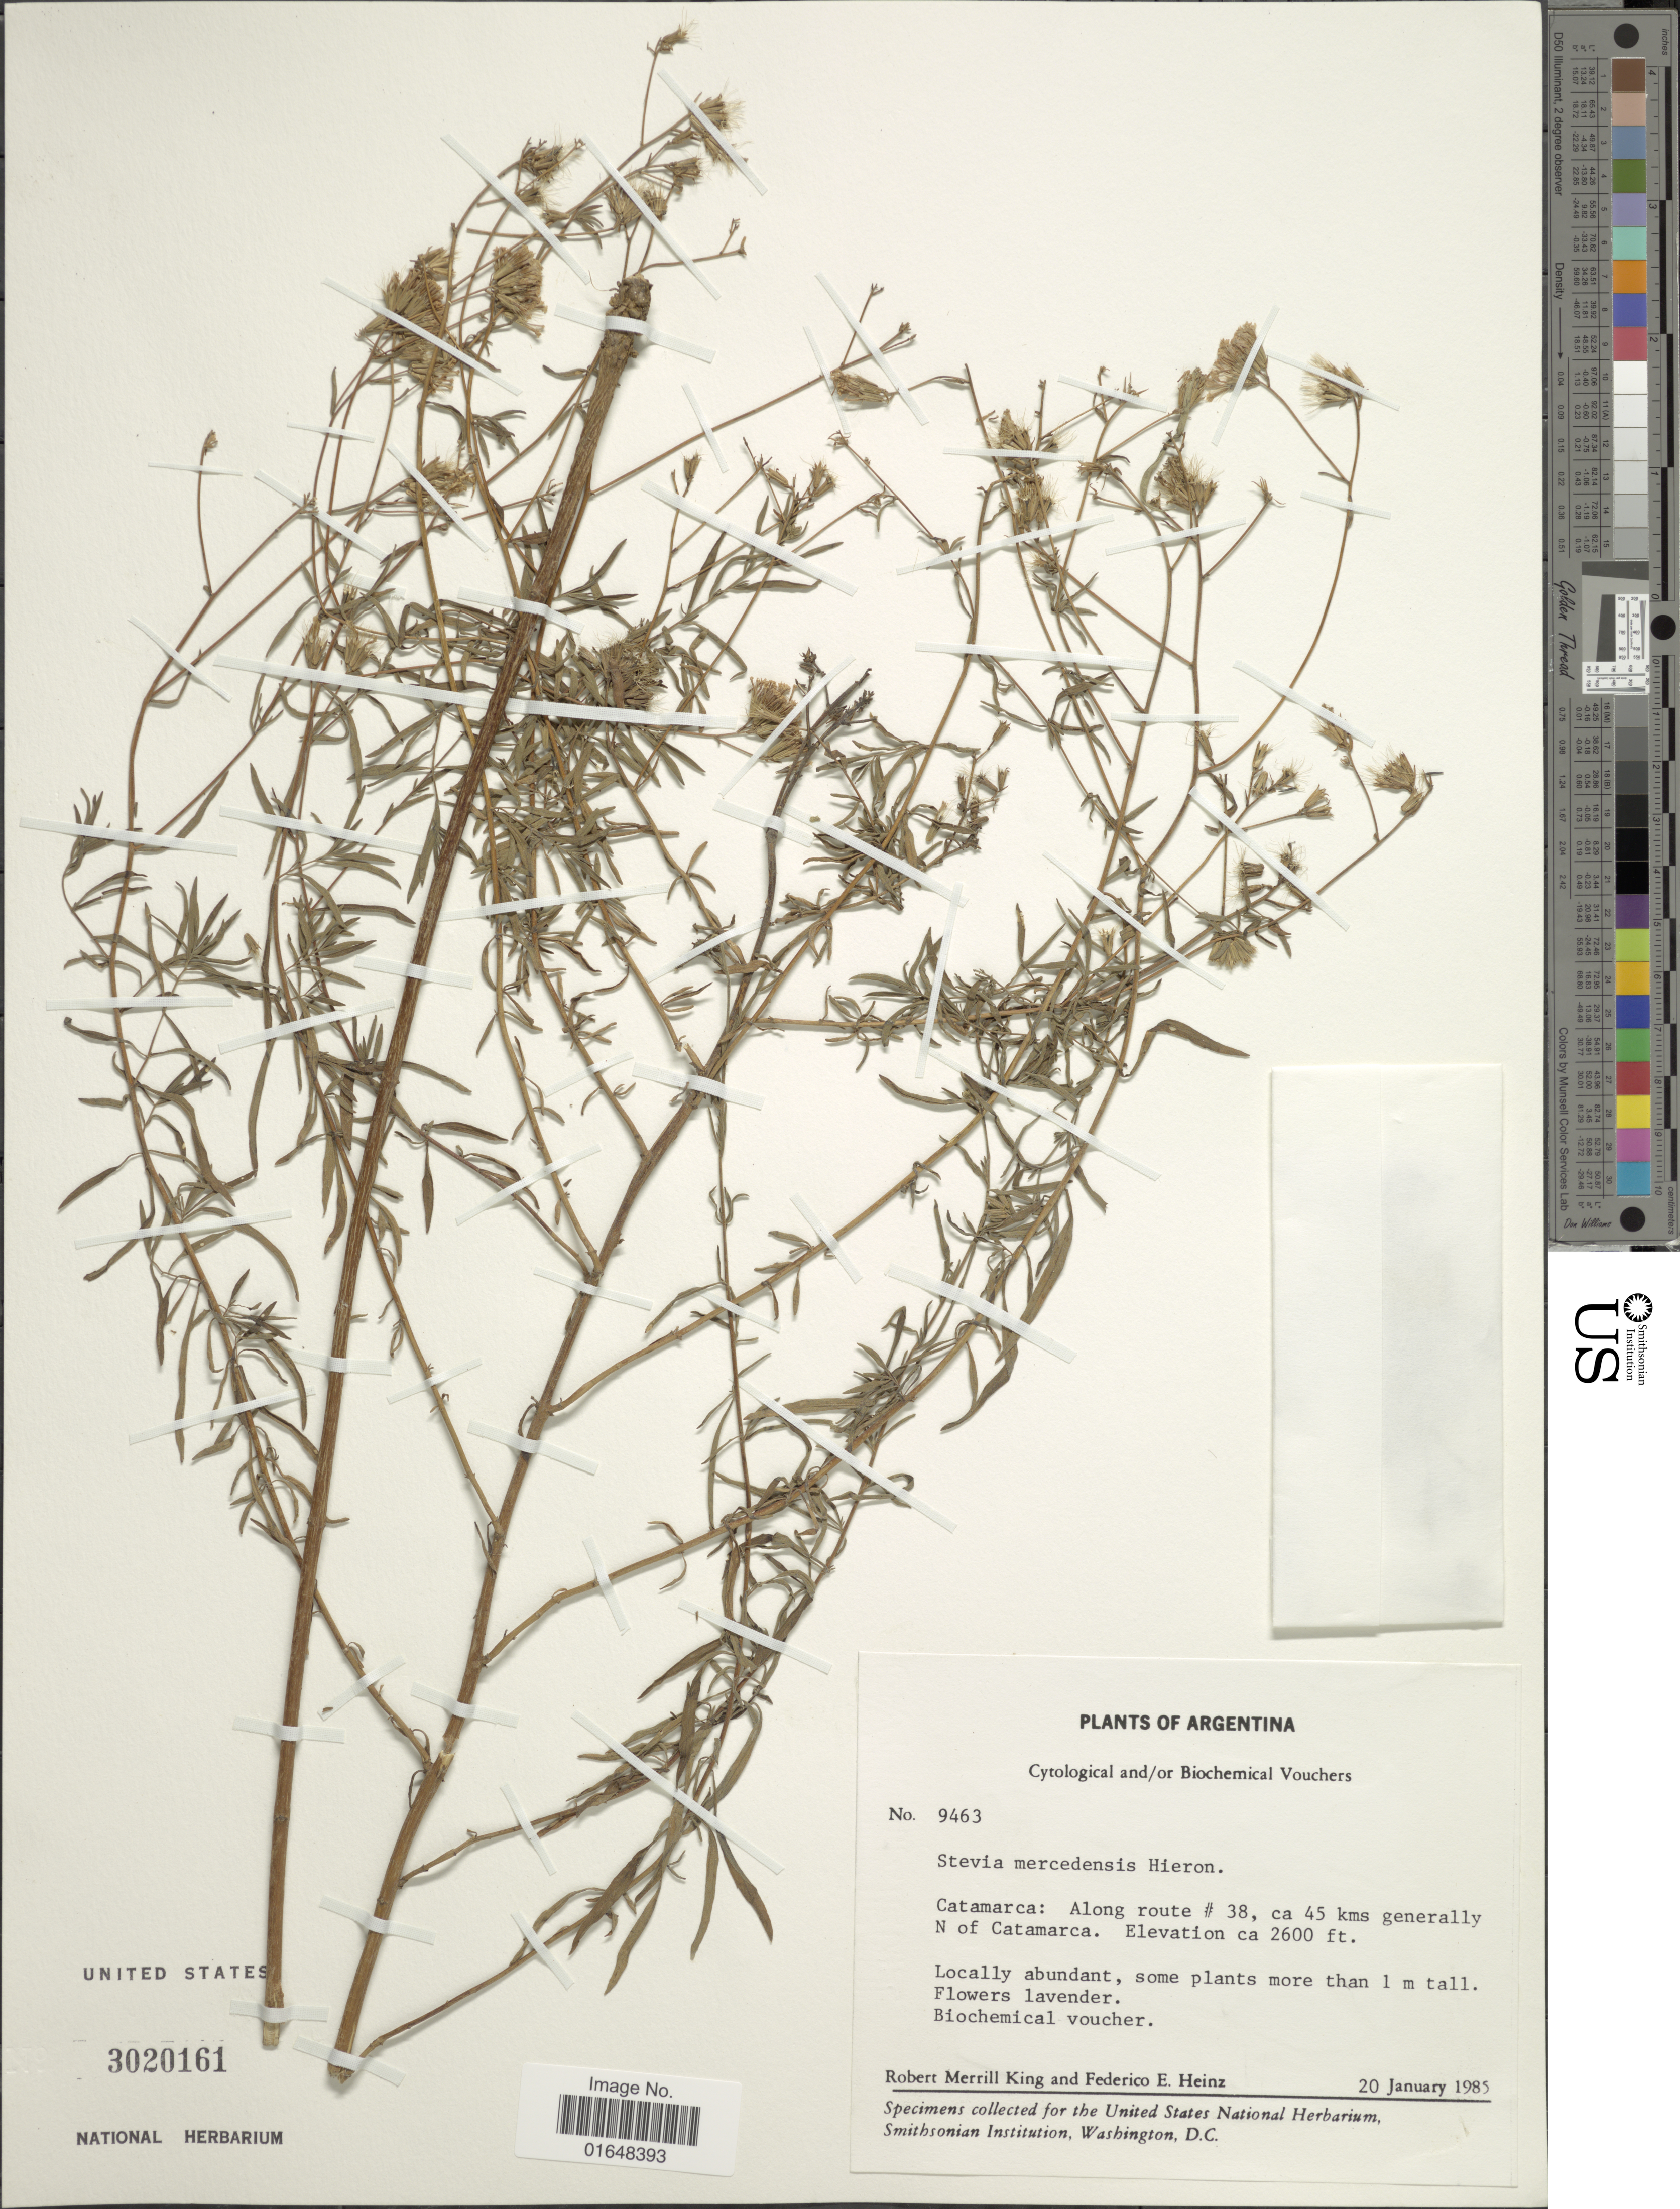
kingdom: Plantae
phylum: Tracheophyta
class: Magnoliopsida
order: Asterales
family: Asteraceae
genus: Stevia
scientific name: Stevia mercedensis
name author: Hieron.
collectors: R. M. King & F. Heinz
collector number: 9463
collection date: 1985-01-20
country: Argentina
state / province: Catamarca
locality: Catamarca: Along route # 38, ca 45 kms generally N of Catamarca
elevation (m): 792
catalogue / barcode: US 3020161